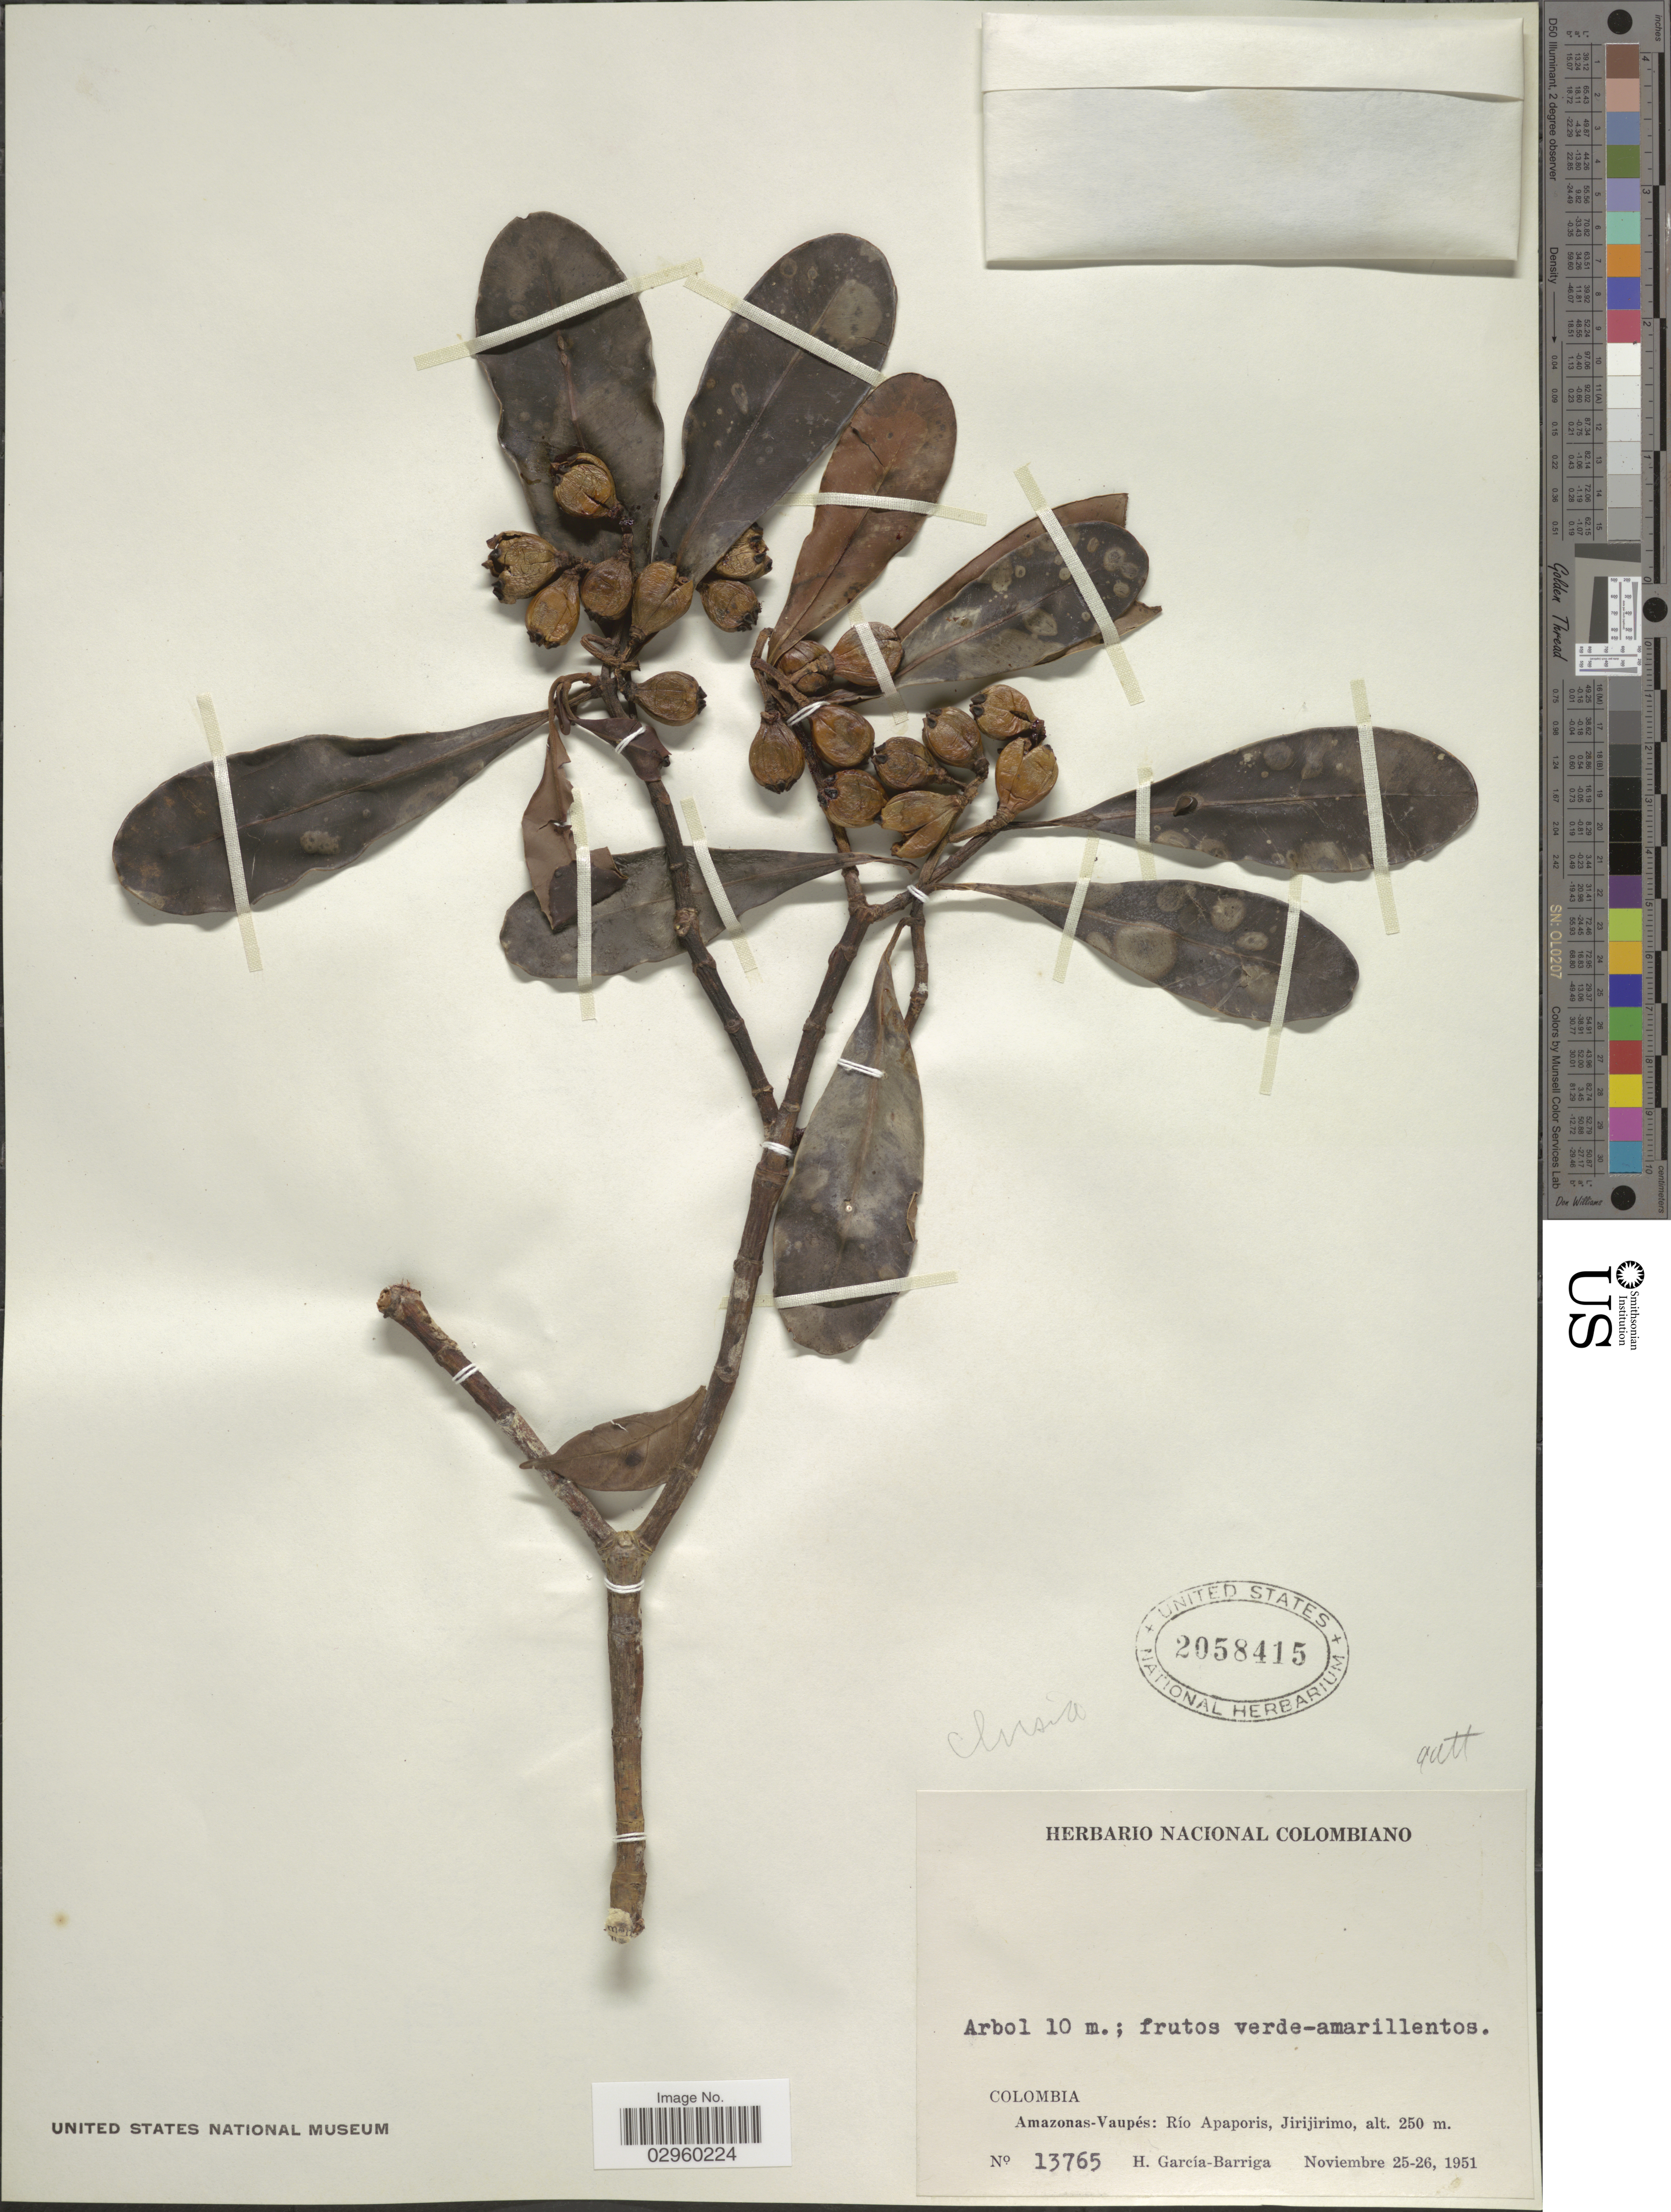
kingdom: Plantae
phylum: Tracheophyta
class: Magnoliopsida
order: Malpighiales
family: Clusiaceae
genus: Clusia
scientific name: Clusia sp.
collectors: H. García Barriga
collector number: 13765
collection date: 1951-11-25/1951-11-26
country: Colombia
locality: Amazonas-Vaupés: Rio Apaporis, Jirijirimo.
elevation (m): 250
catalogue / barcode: US 2058415